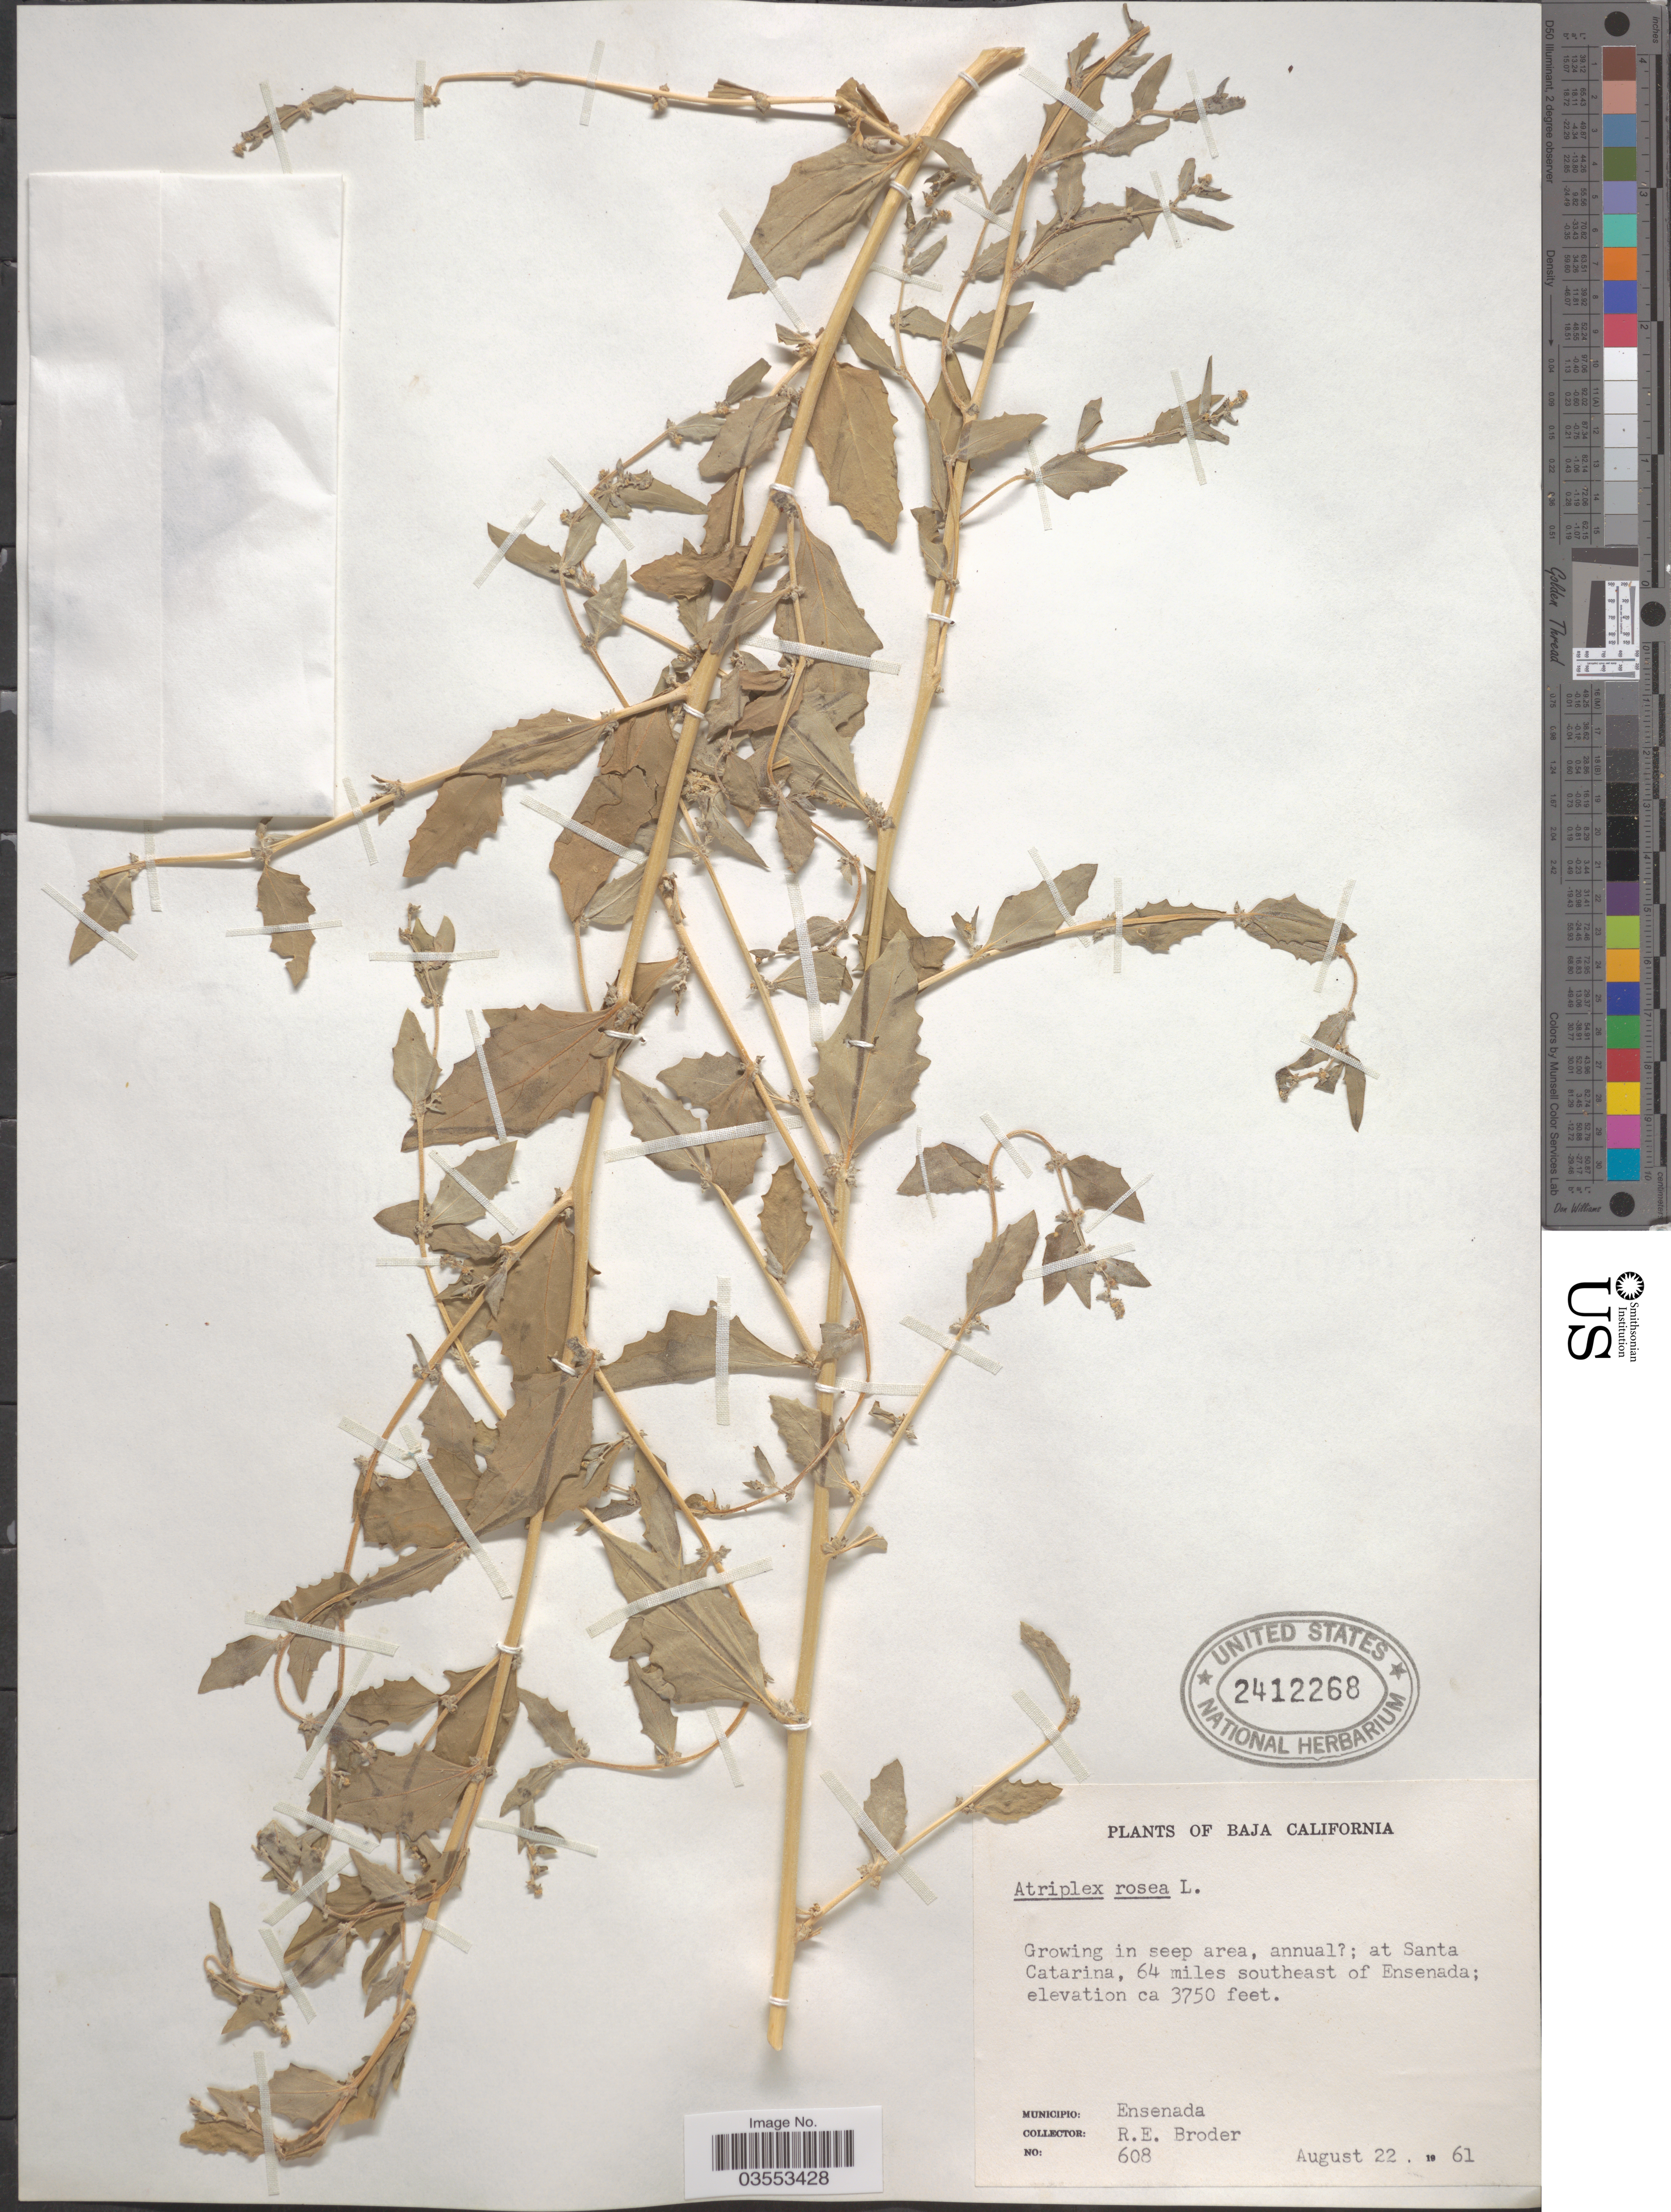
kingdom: Plantae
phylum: Tracheophyta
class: Magnoliopsida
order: Caryophyllales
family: Amaranthaceae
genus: Atriplex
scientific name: Atriplex rosea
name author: L.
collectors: R. Broder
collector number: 608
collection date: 1961-08-22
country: Mexico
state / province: Baja California Norte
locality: At Santa Catarina, 64 miles southeast of Ensenada. Municipio: Ensenada.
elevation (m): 1143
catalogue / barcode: US 2412268